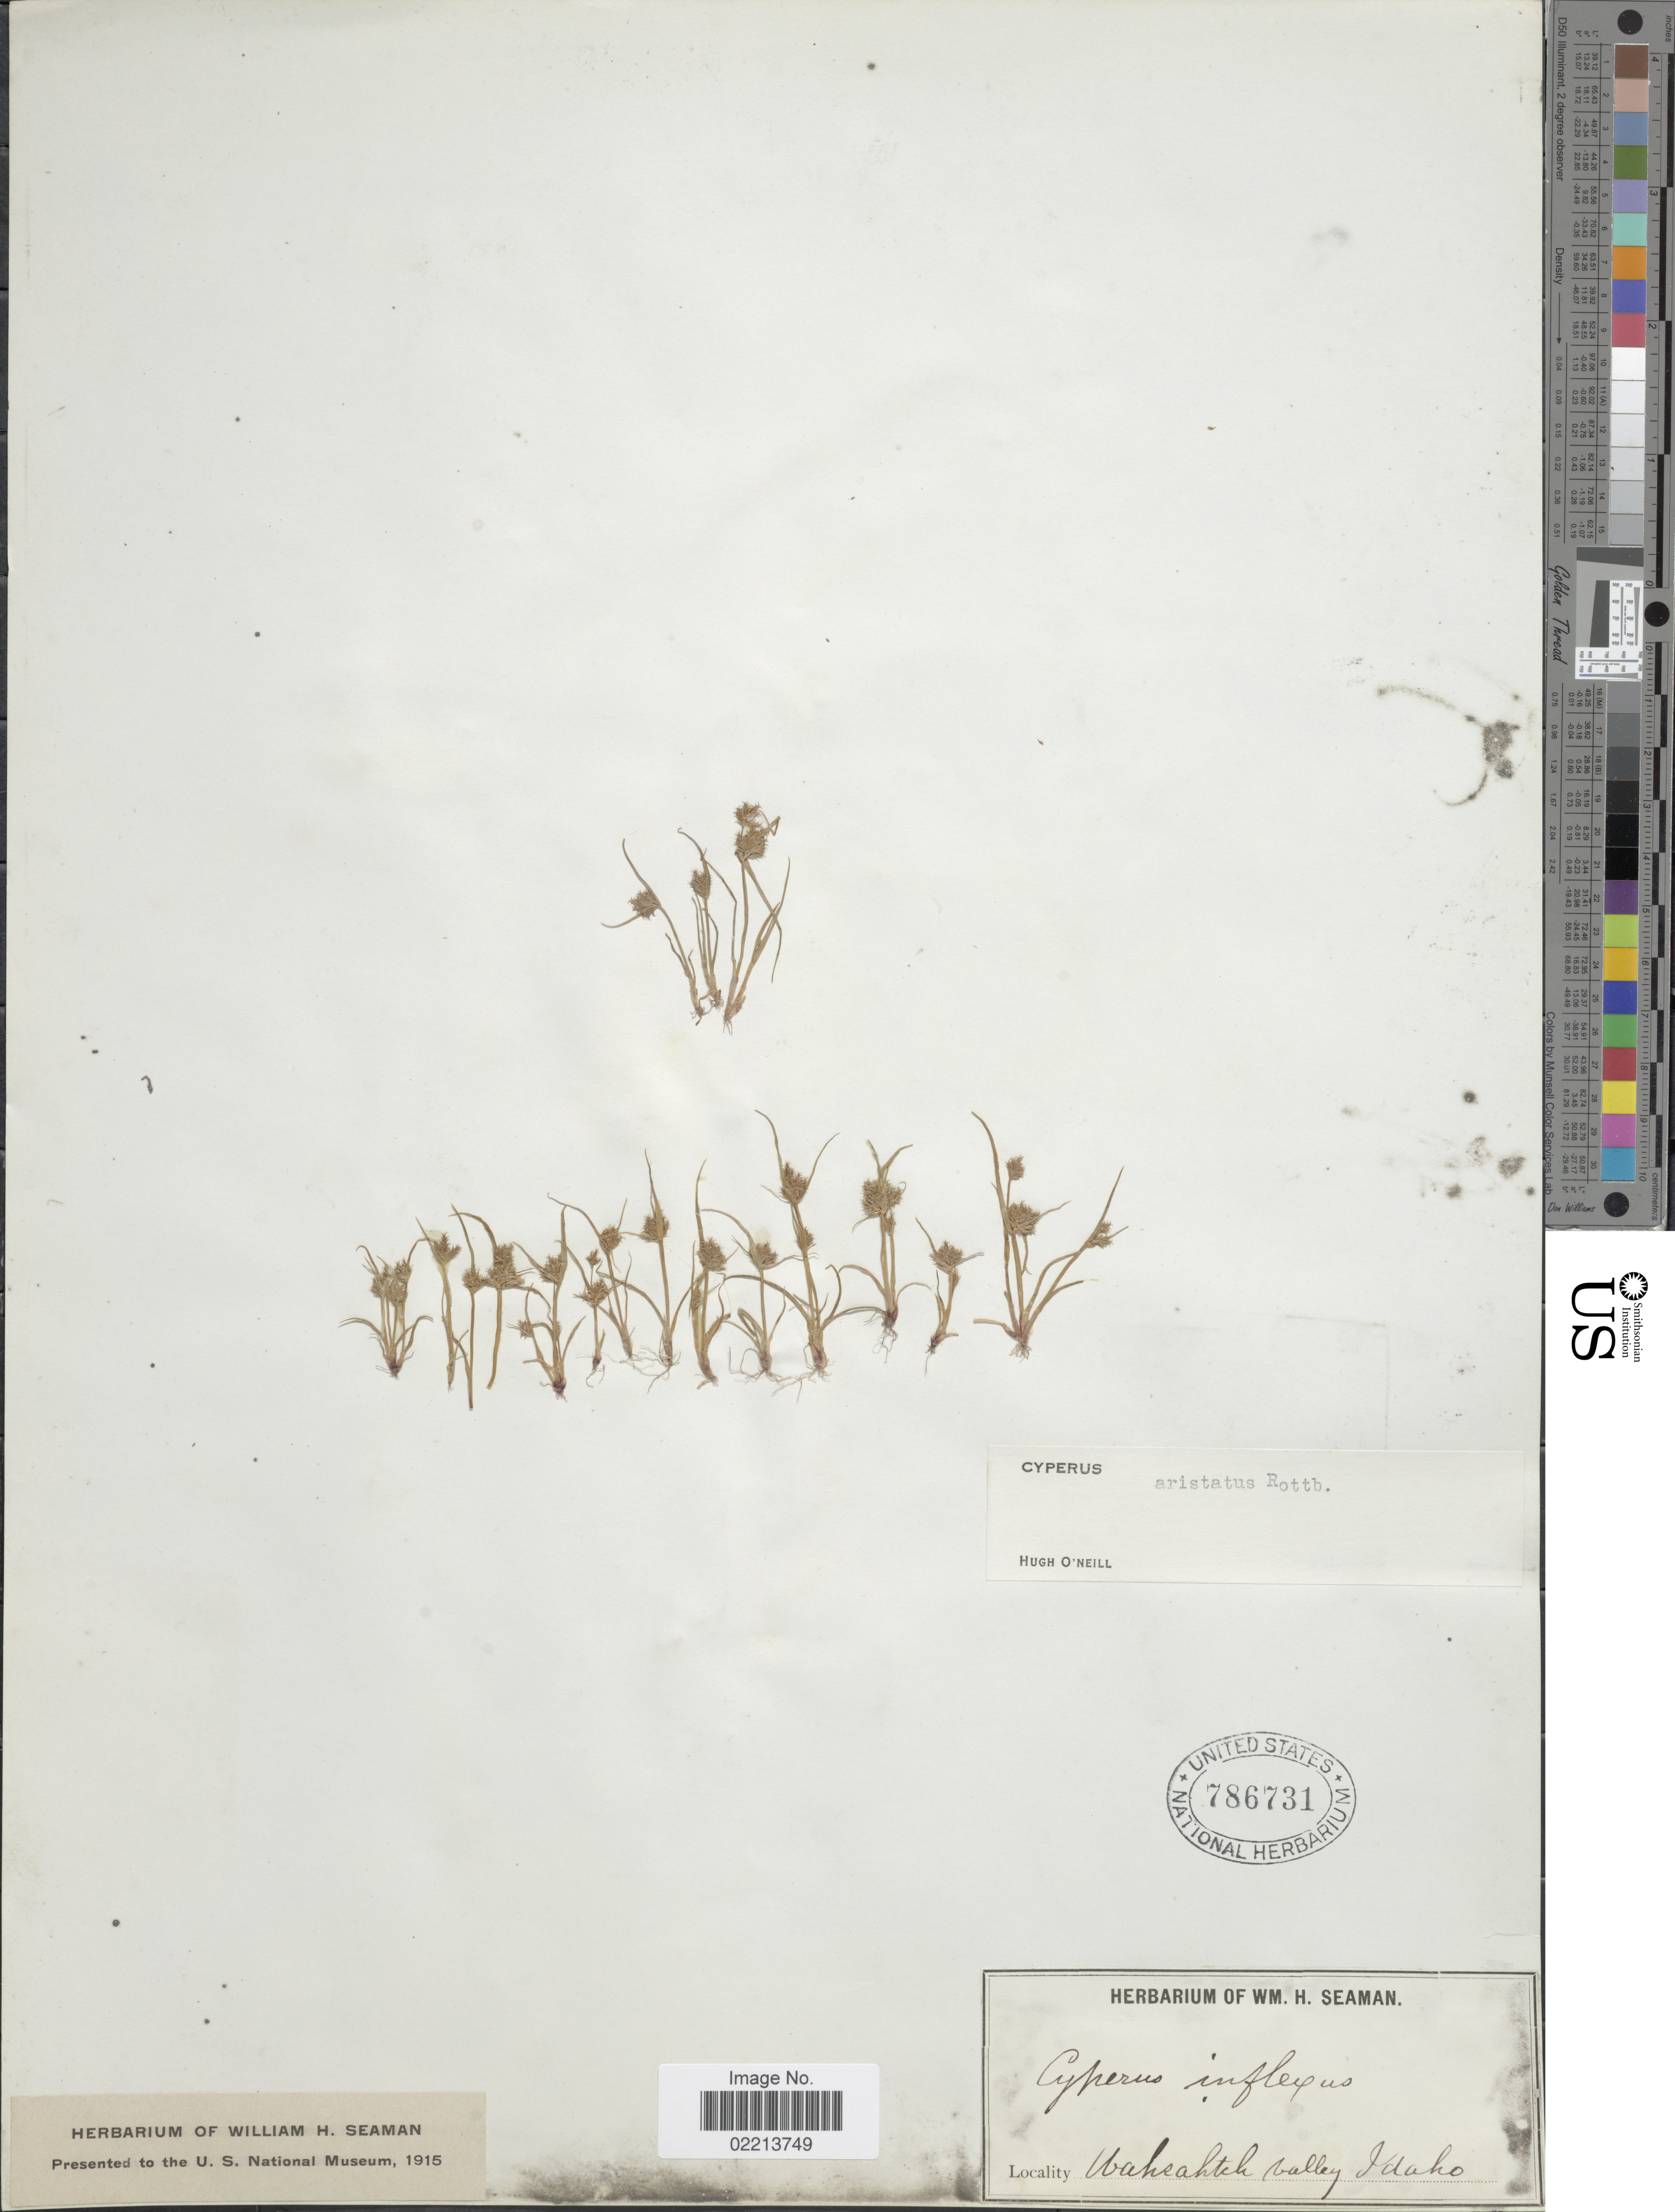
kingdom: Plantae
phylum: Tracheophyta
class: Liliopsida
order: Poales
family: Cyperaceae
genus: Cyperus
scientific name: Cyperus squarrosus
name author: L.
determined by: Strong, Mark T., (BOT), Smithsonian Institution - National Museum of Natural History (UNITED STATES)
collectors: Ex herb. W. H. Seaman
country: United States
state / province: Idaho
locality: Wahsahtch valley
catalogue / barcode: US 786731